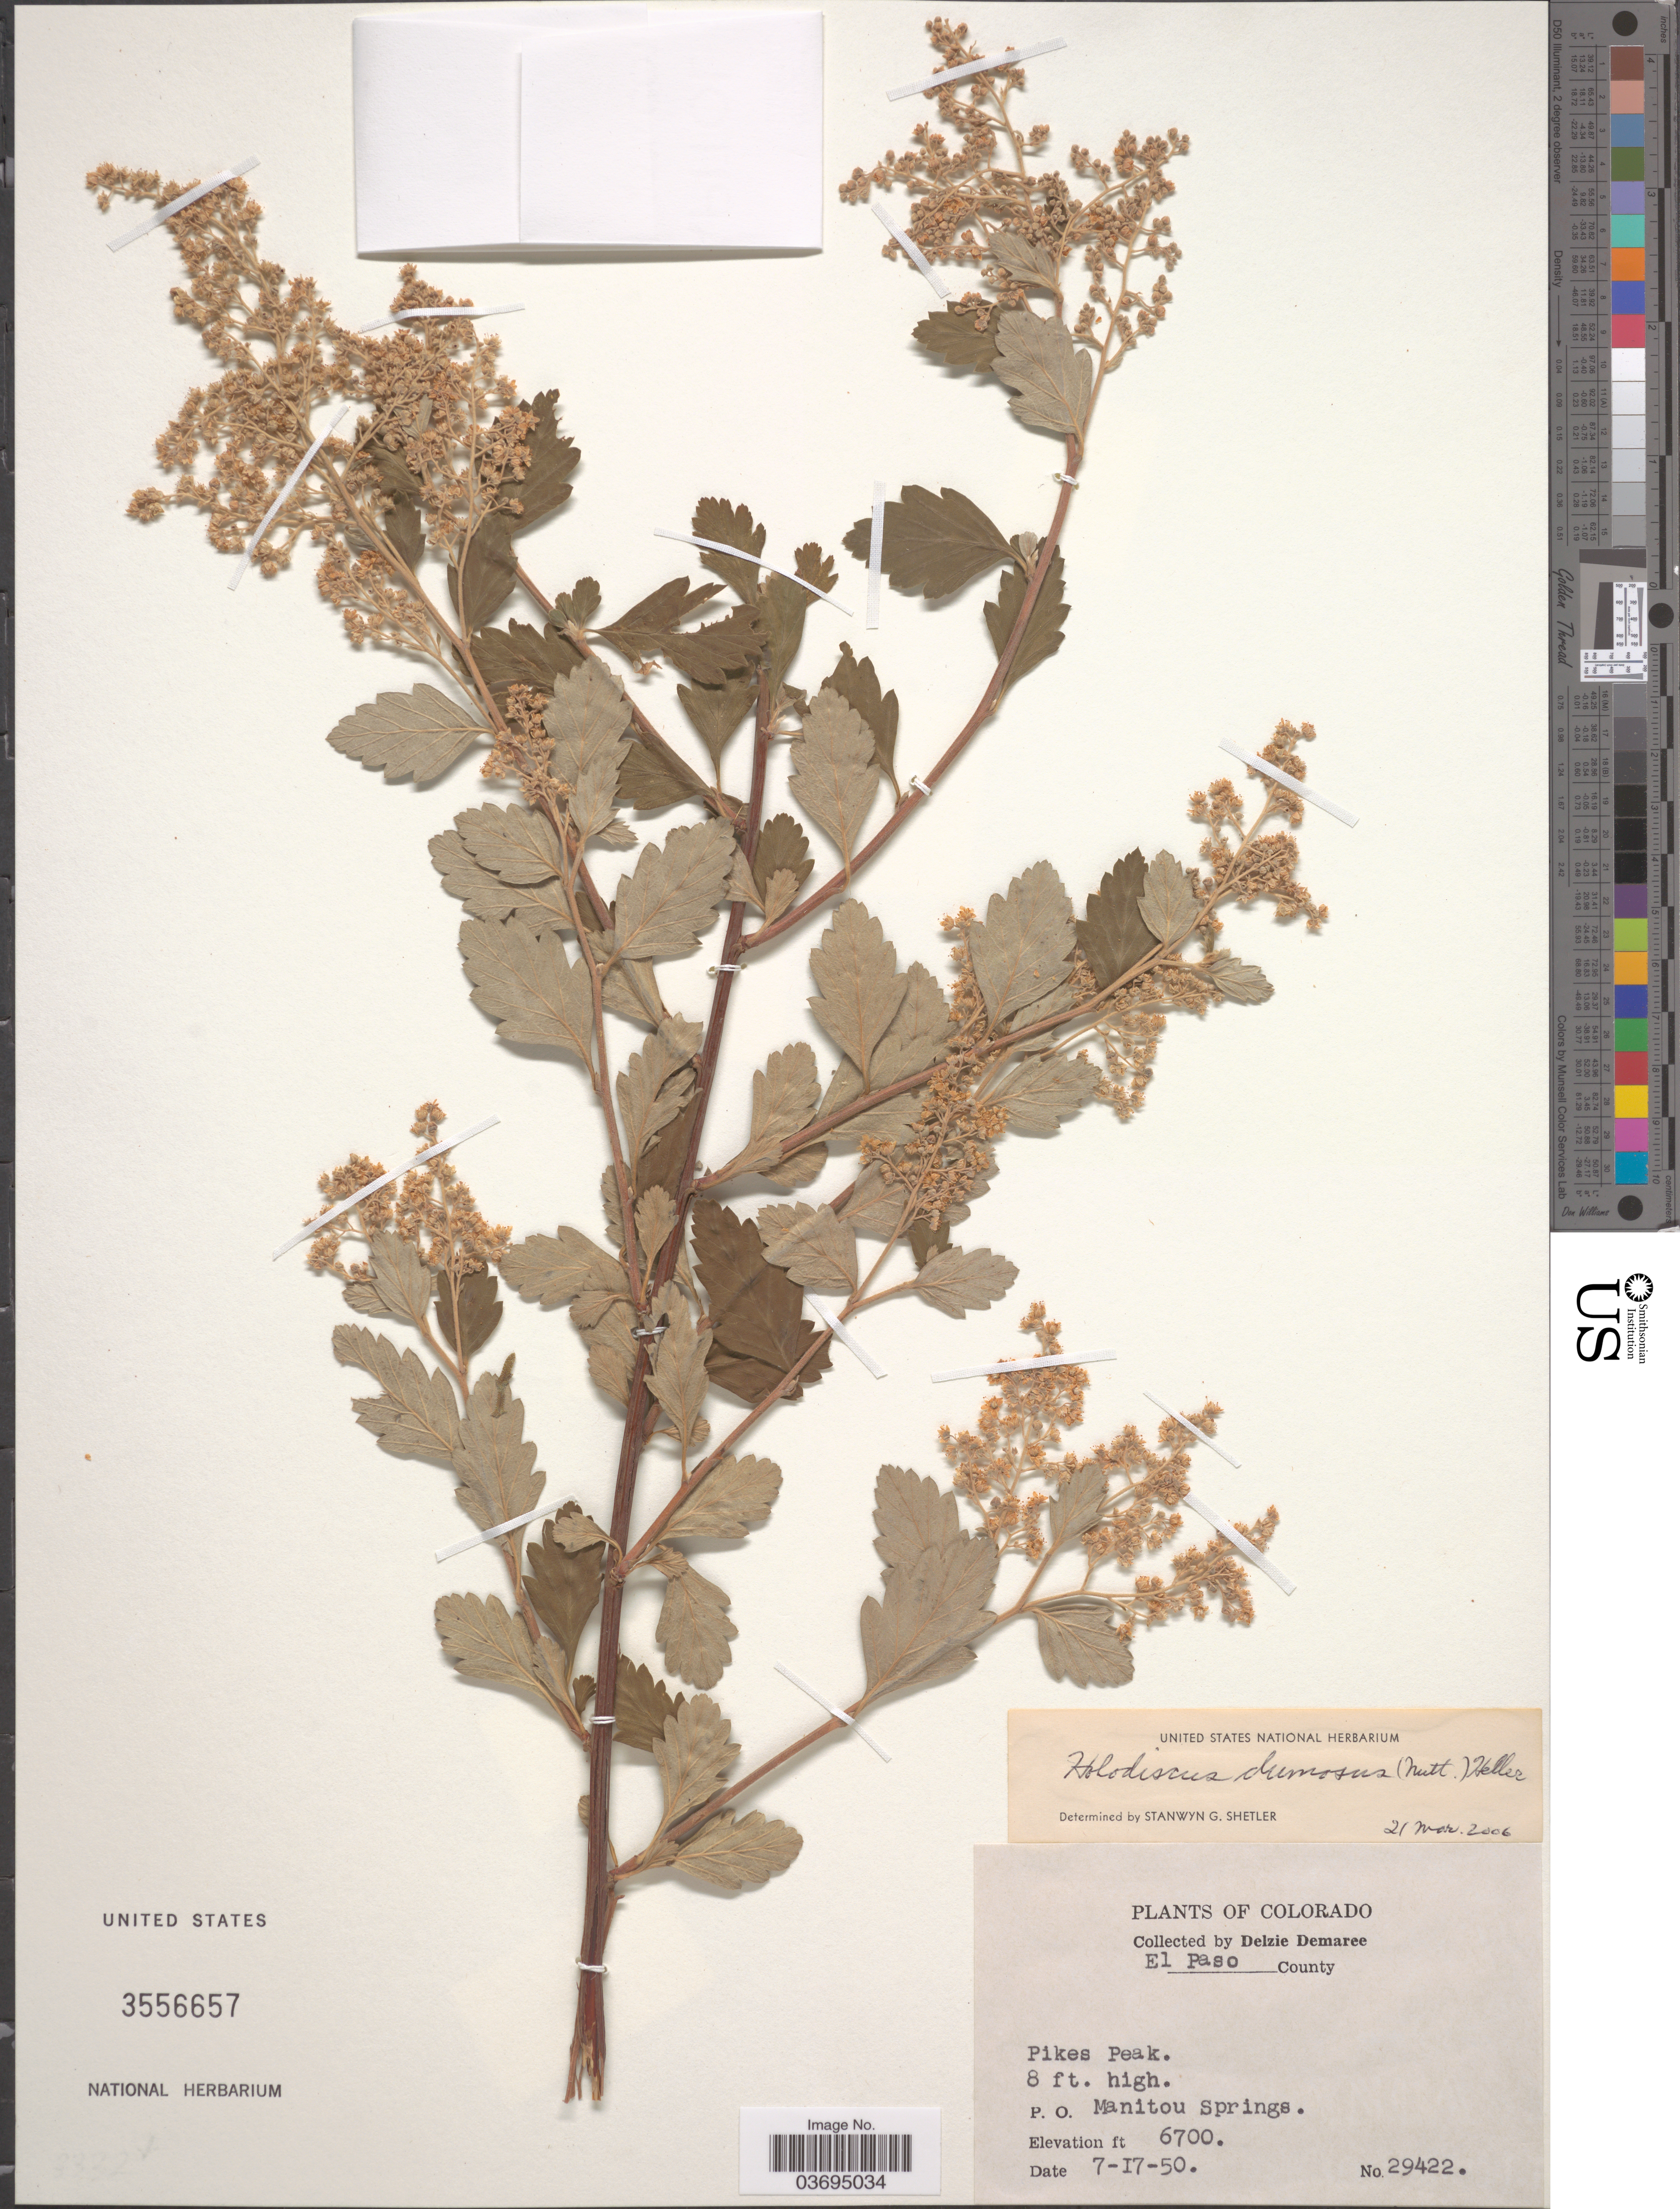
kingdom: Plantae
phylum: Tracheophyta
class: Magnoliopsida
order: Rosales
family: Rosaceae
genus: Holodiscus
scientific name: Holodiscus discolor var. dumosus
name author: Maxim. ex J.M. Coult.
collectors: D. Demaree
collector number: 29422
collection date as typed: Transcribed d/m/y: 17/7/50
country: United States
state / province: Colorado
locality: El Paso County. Pikes Peak. P. O. Manitou Springs.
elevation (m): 2042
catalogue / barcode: US 3556657